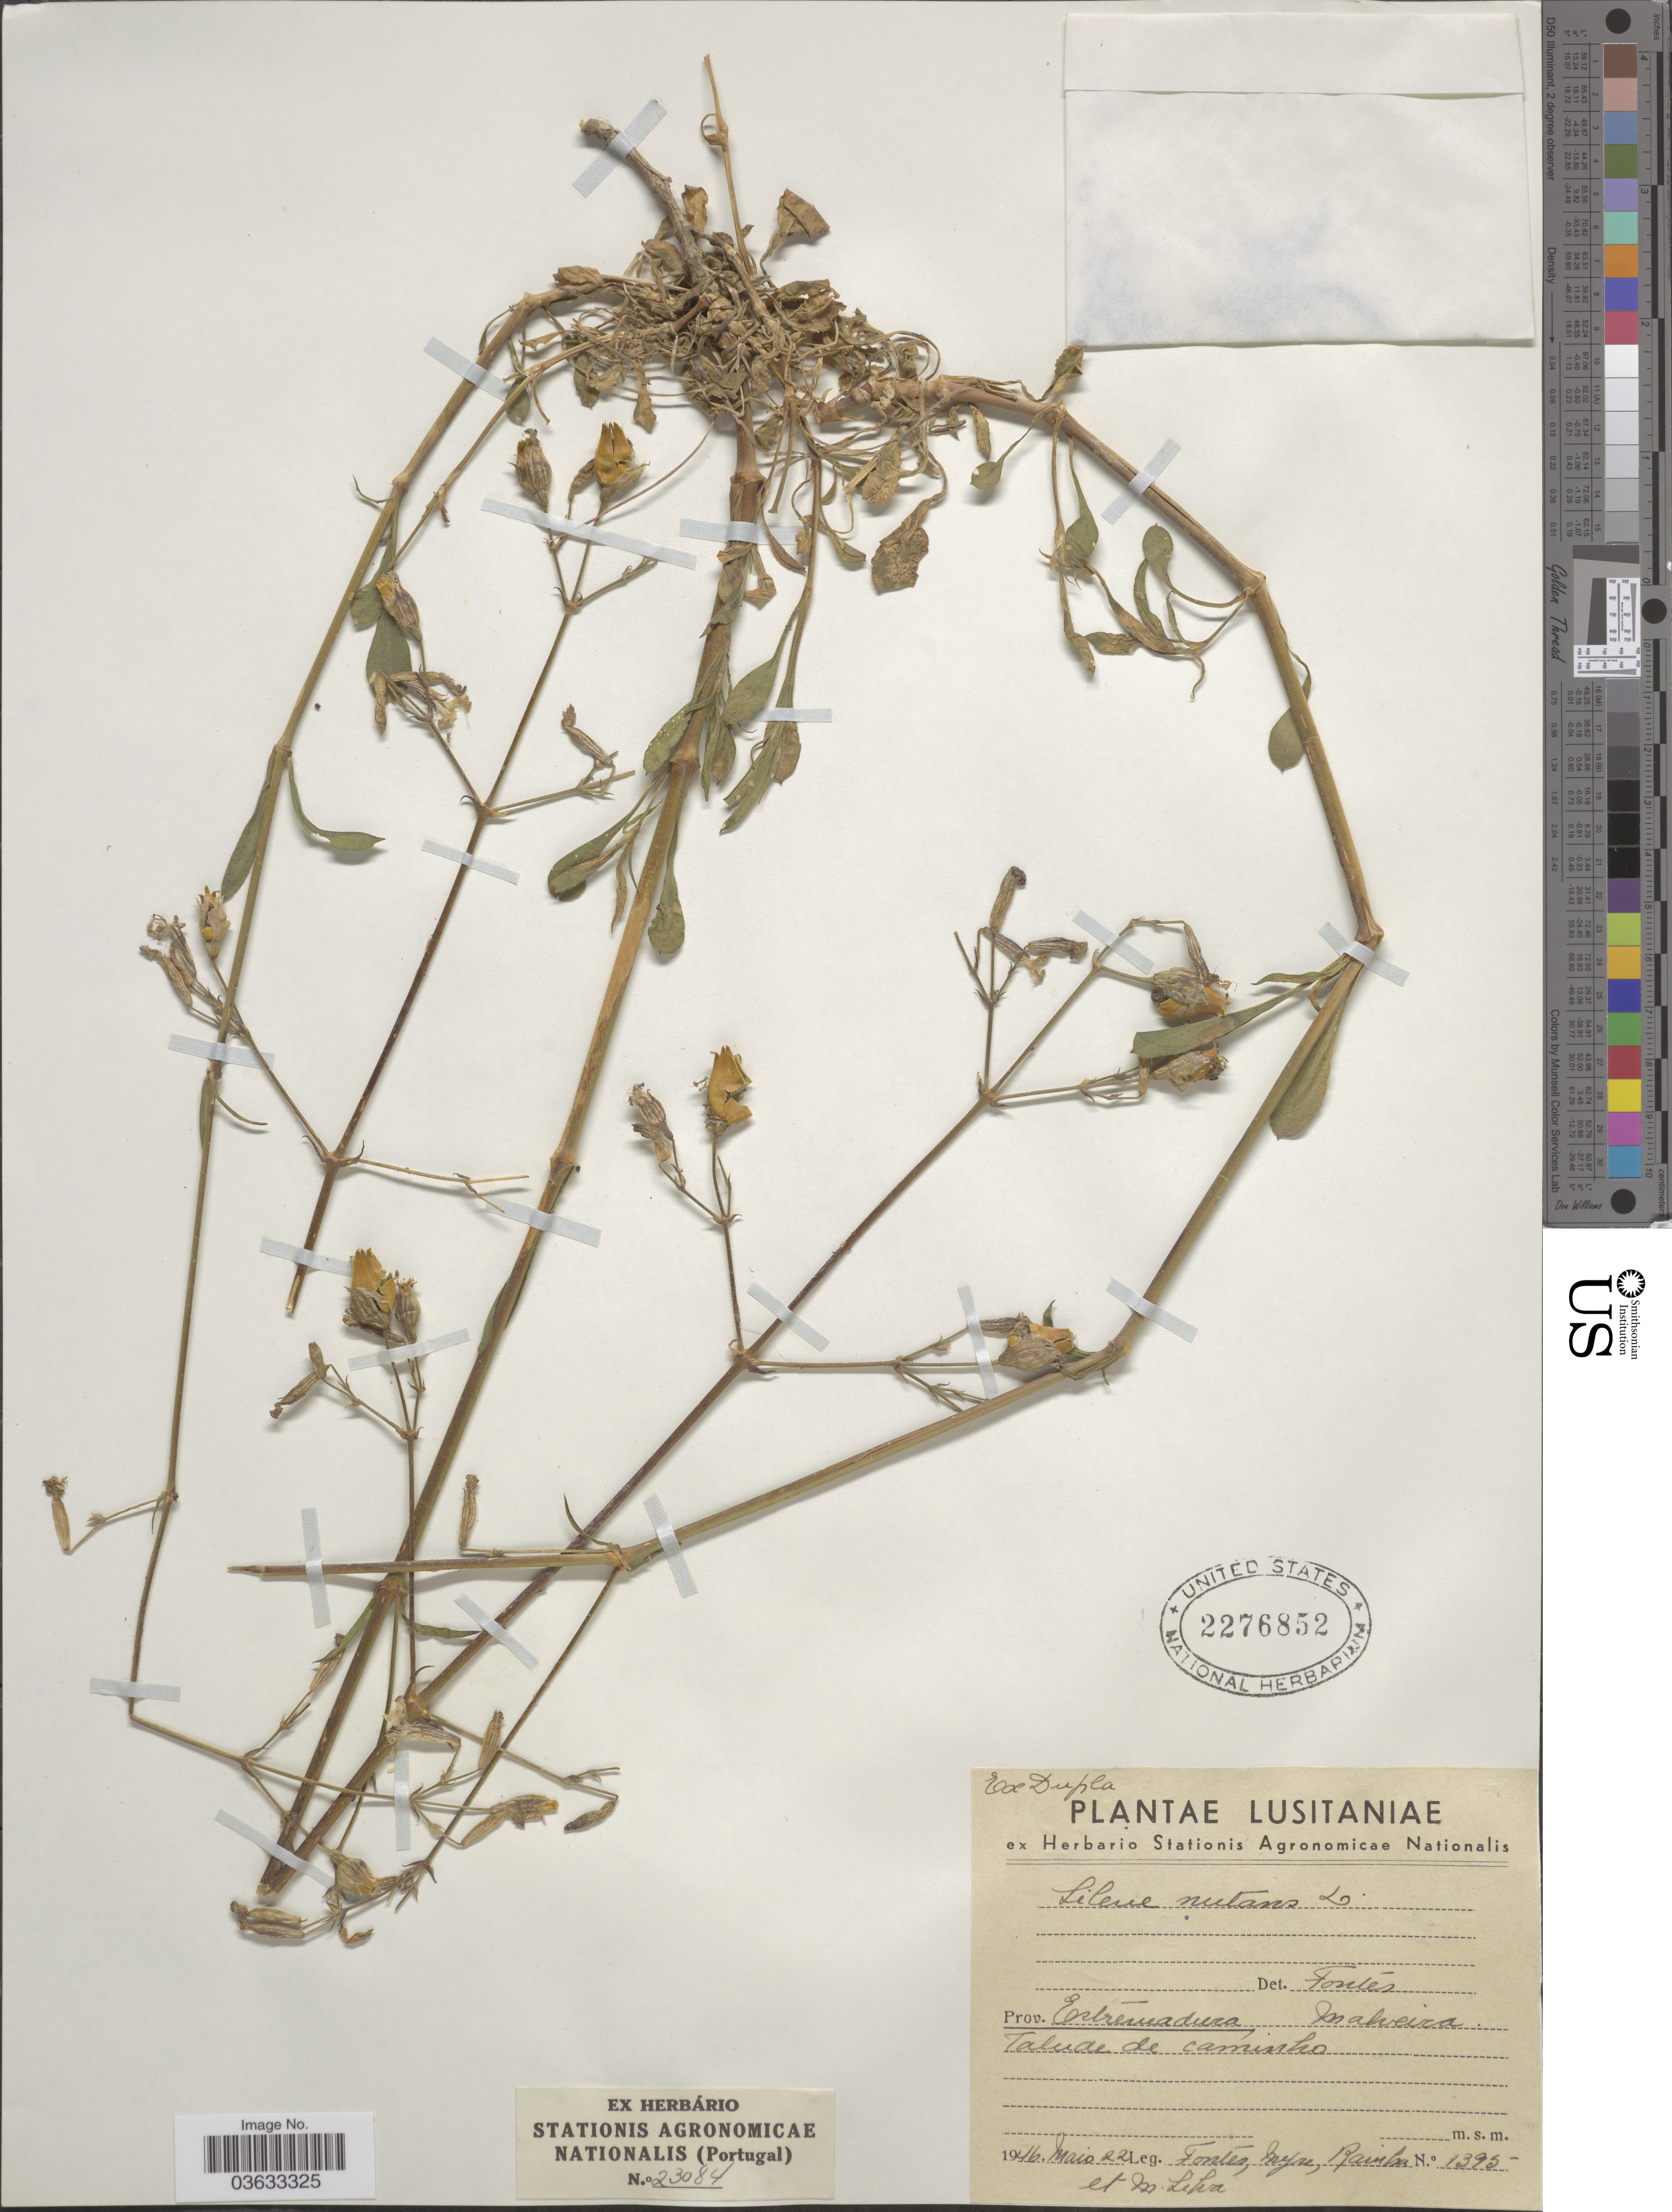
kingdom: Plantae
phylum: Tracheophyta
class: Magnoliopsida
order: Caryophyllales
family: Caryophyllaceae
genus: Silene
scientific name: Silene nutans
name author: L.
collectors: Fontes, Myre, Rainba & M. Silva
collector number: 1395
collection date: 1946-05-22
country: Portugal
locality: Prov. Estremadura, Malveira. Talude de caminho.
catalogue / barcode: US 2276852